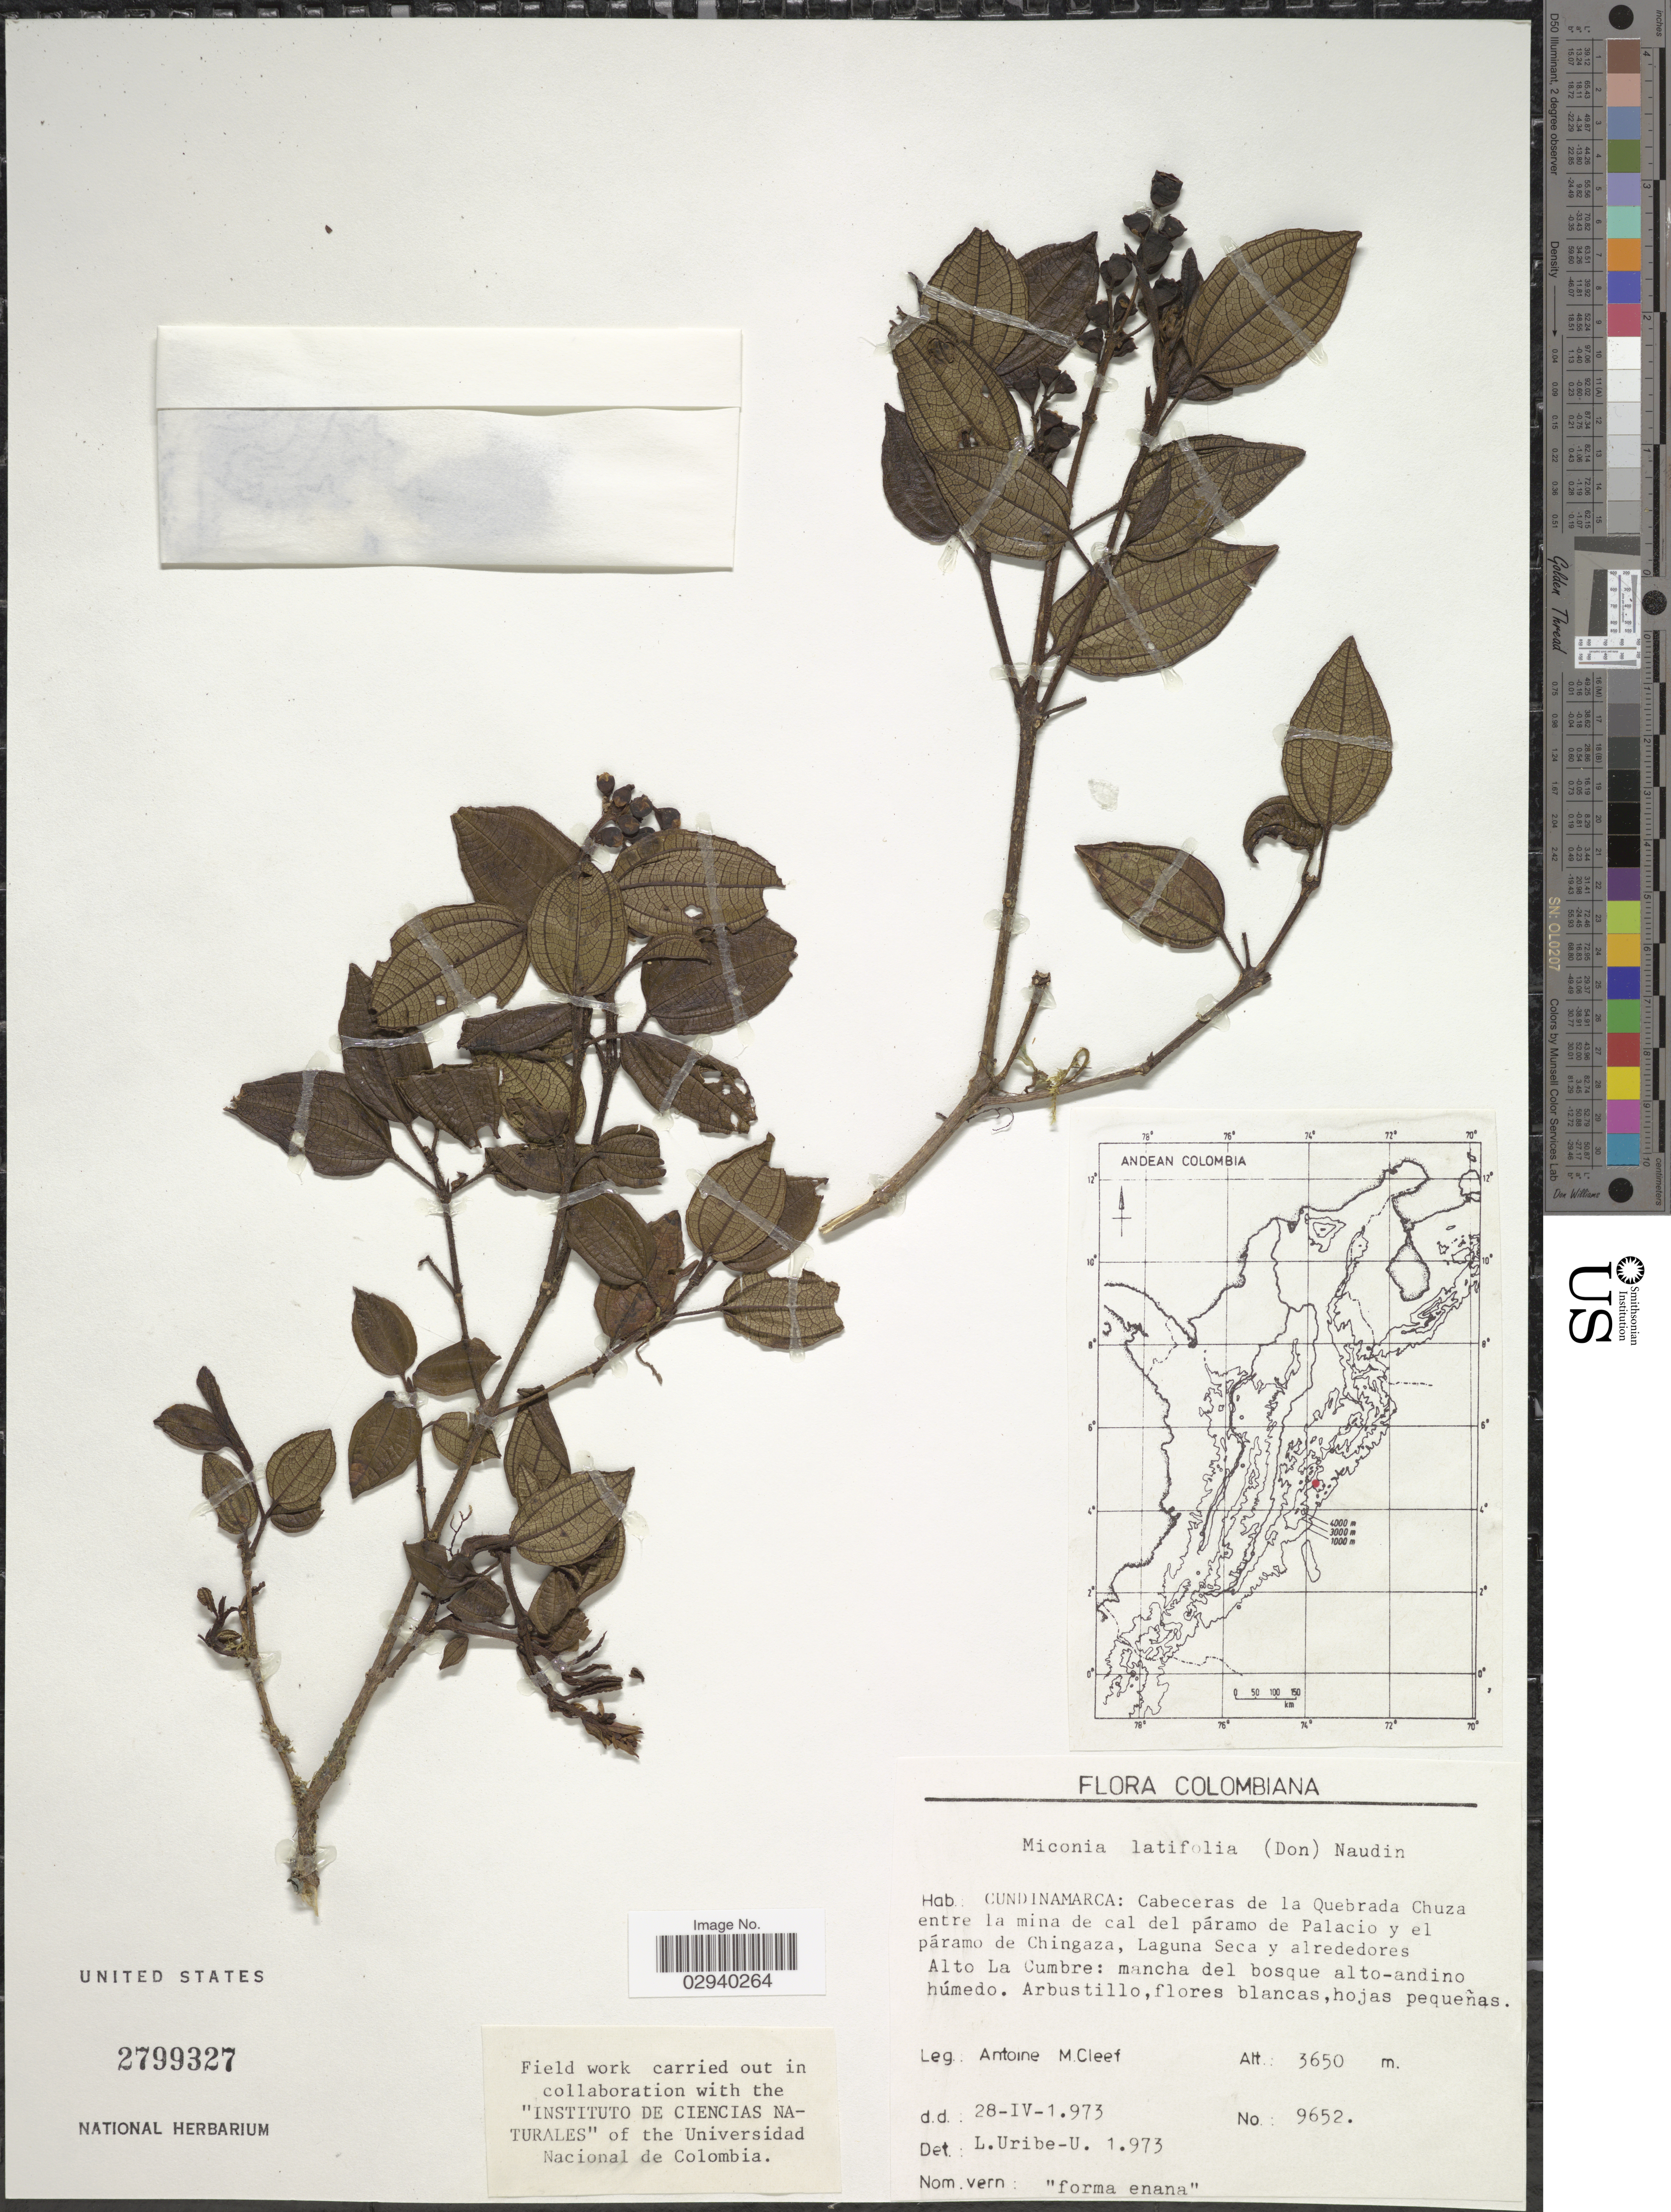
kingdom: Plantae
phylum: Tracheophyta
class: Magnoliopsida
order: Myrtales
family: Melastomataceae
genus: Miconia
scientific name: Miconia latifolia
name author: (D. Don) Naudin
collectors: A. M. Cleef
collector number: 9652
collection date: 1973-04-28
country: Colombia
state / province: Cundinamarca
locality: Cabeceras de la Quebrada Chuza entre la mina de cal del páramo de Palacio y el páramo de Chingaza, Laguna Seca y alrededores. Alto La Cumbre.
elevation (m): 3650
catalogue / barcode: US 2799327